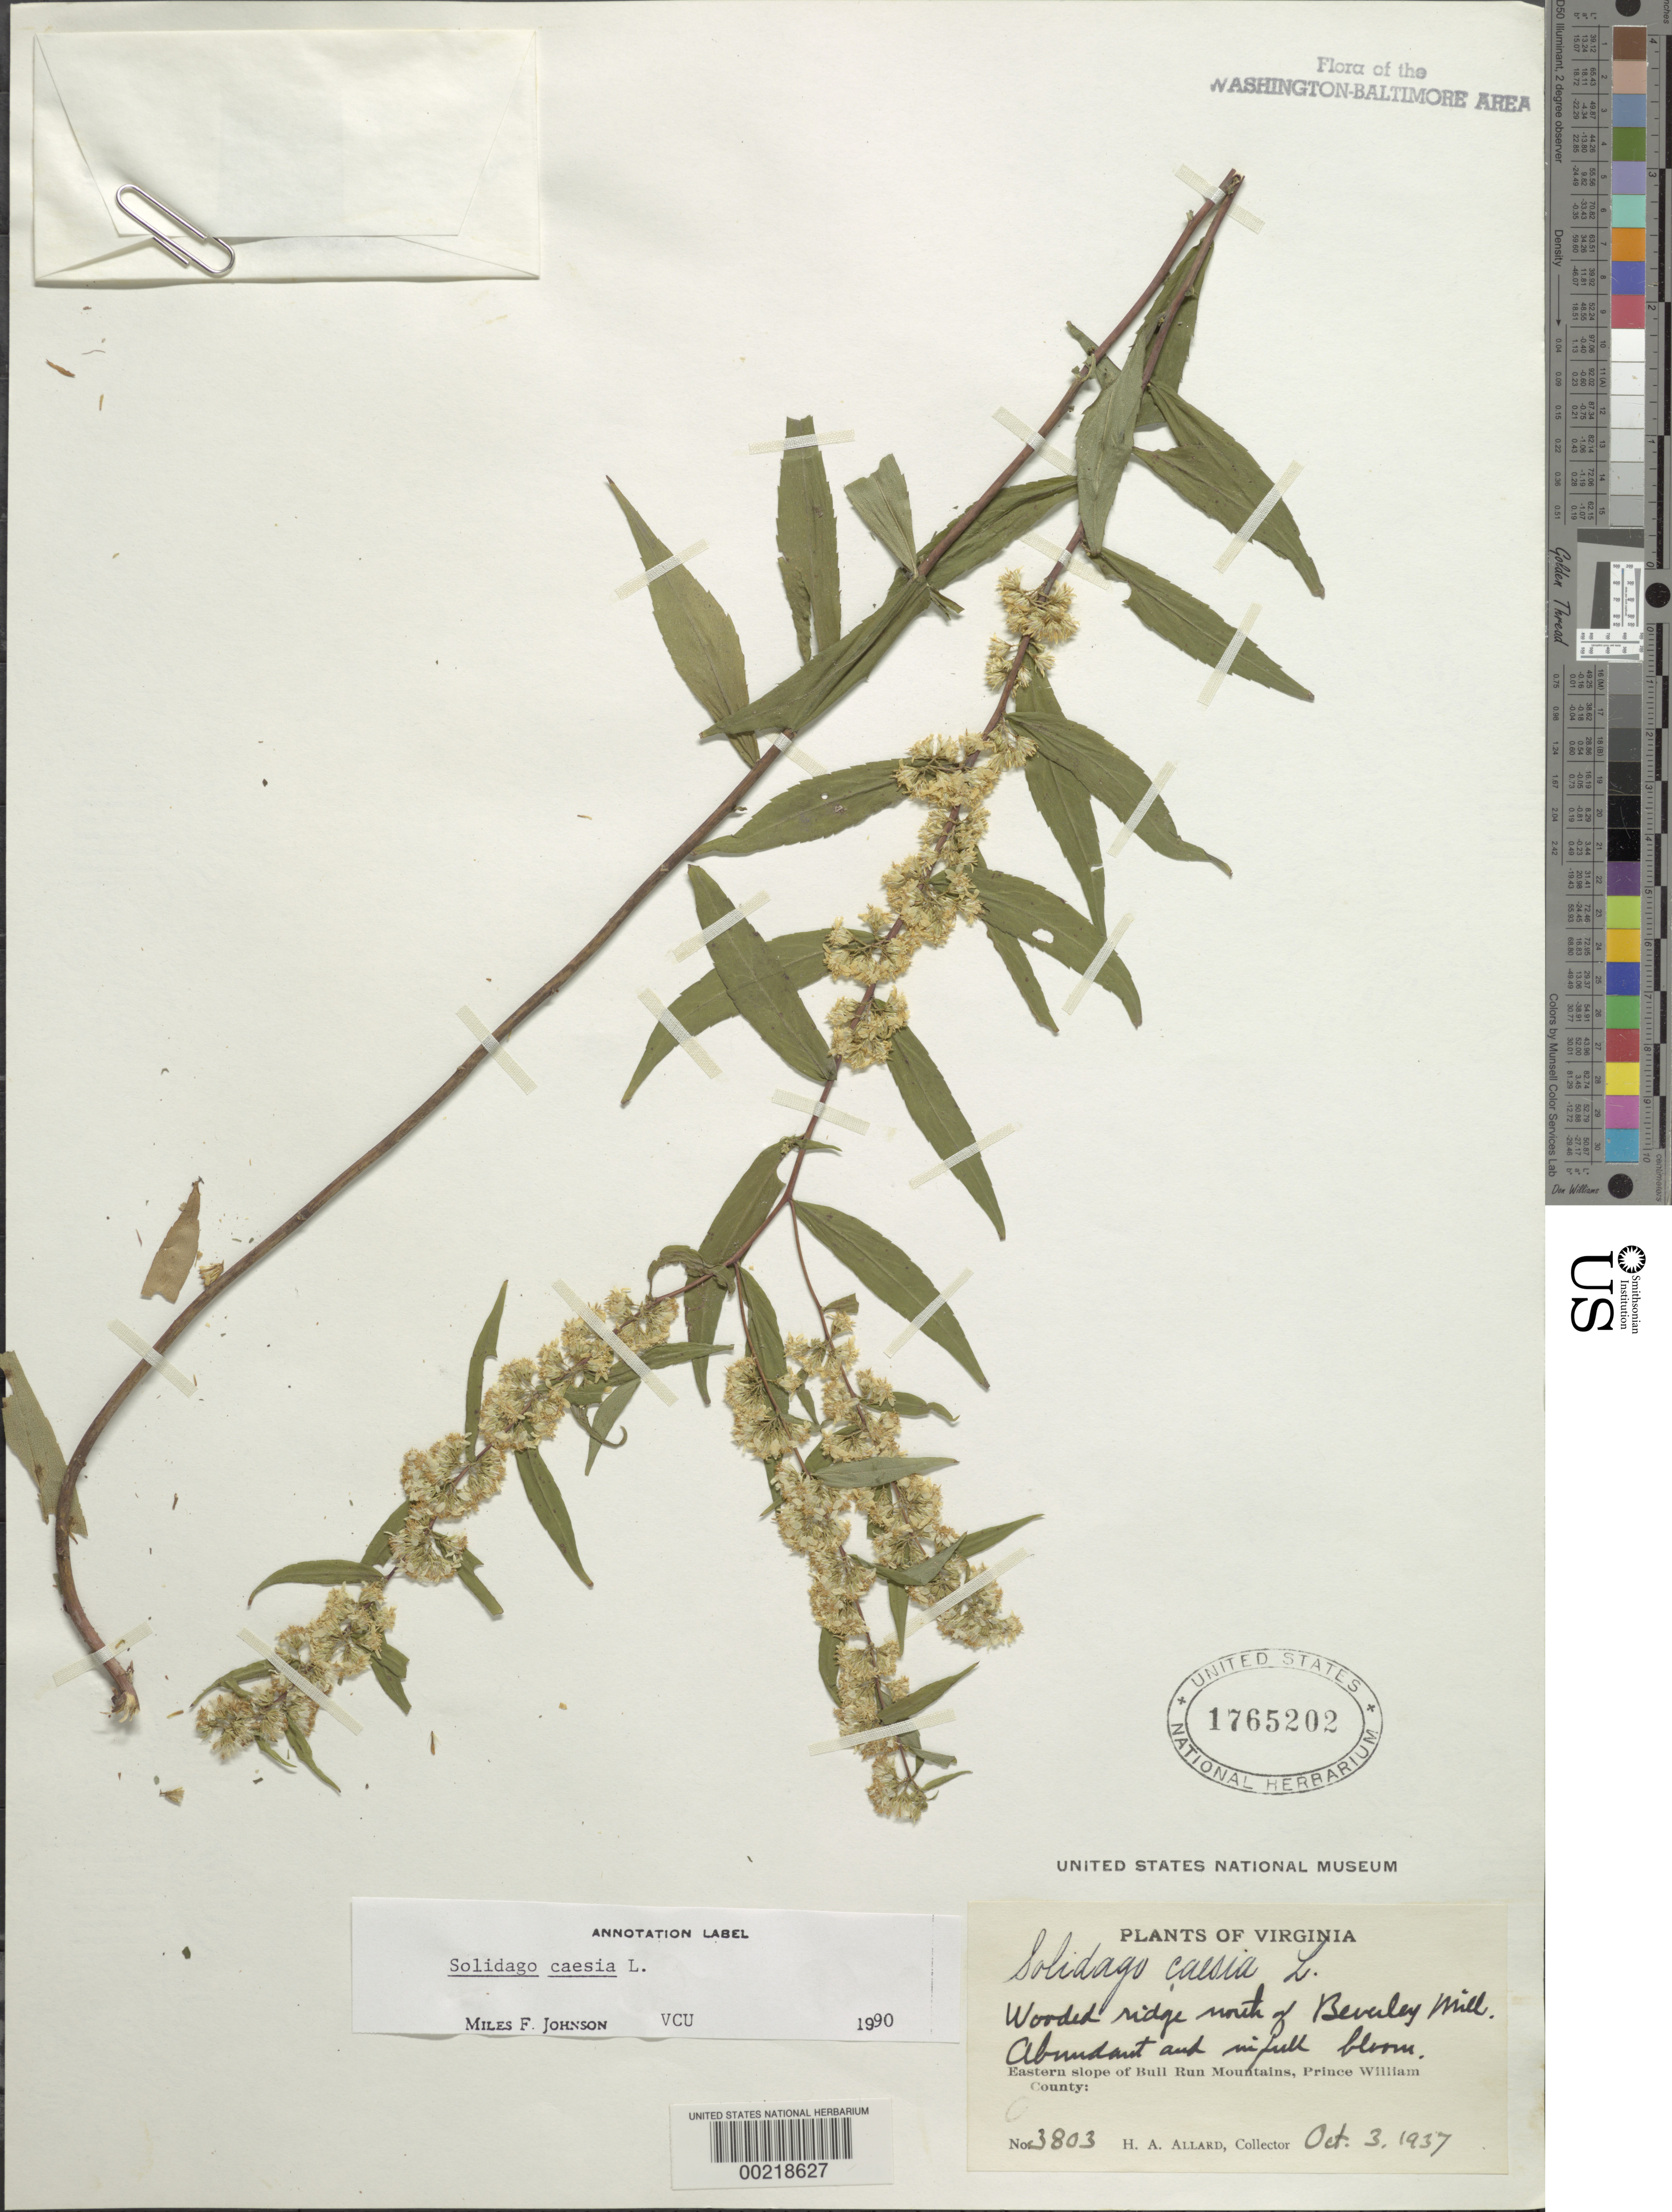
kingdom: Plantae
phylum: Tracheophyta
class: Magnoliopsida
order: Asterales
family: Asteraceae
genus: Solidago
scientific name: Solidago caesia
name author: L.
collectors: H. A. Allard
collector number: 3803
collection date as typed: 03 Oct 1937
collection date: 1937-10-03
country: United States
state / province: Virginia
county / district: Fauquier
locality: North of Beverley Mill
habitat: Wooded ridge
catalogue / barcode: US 1765202